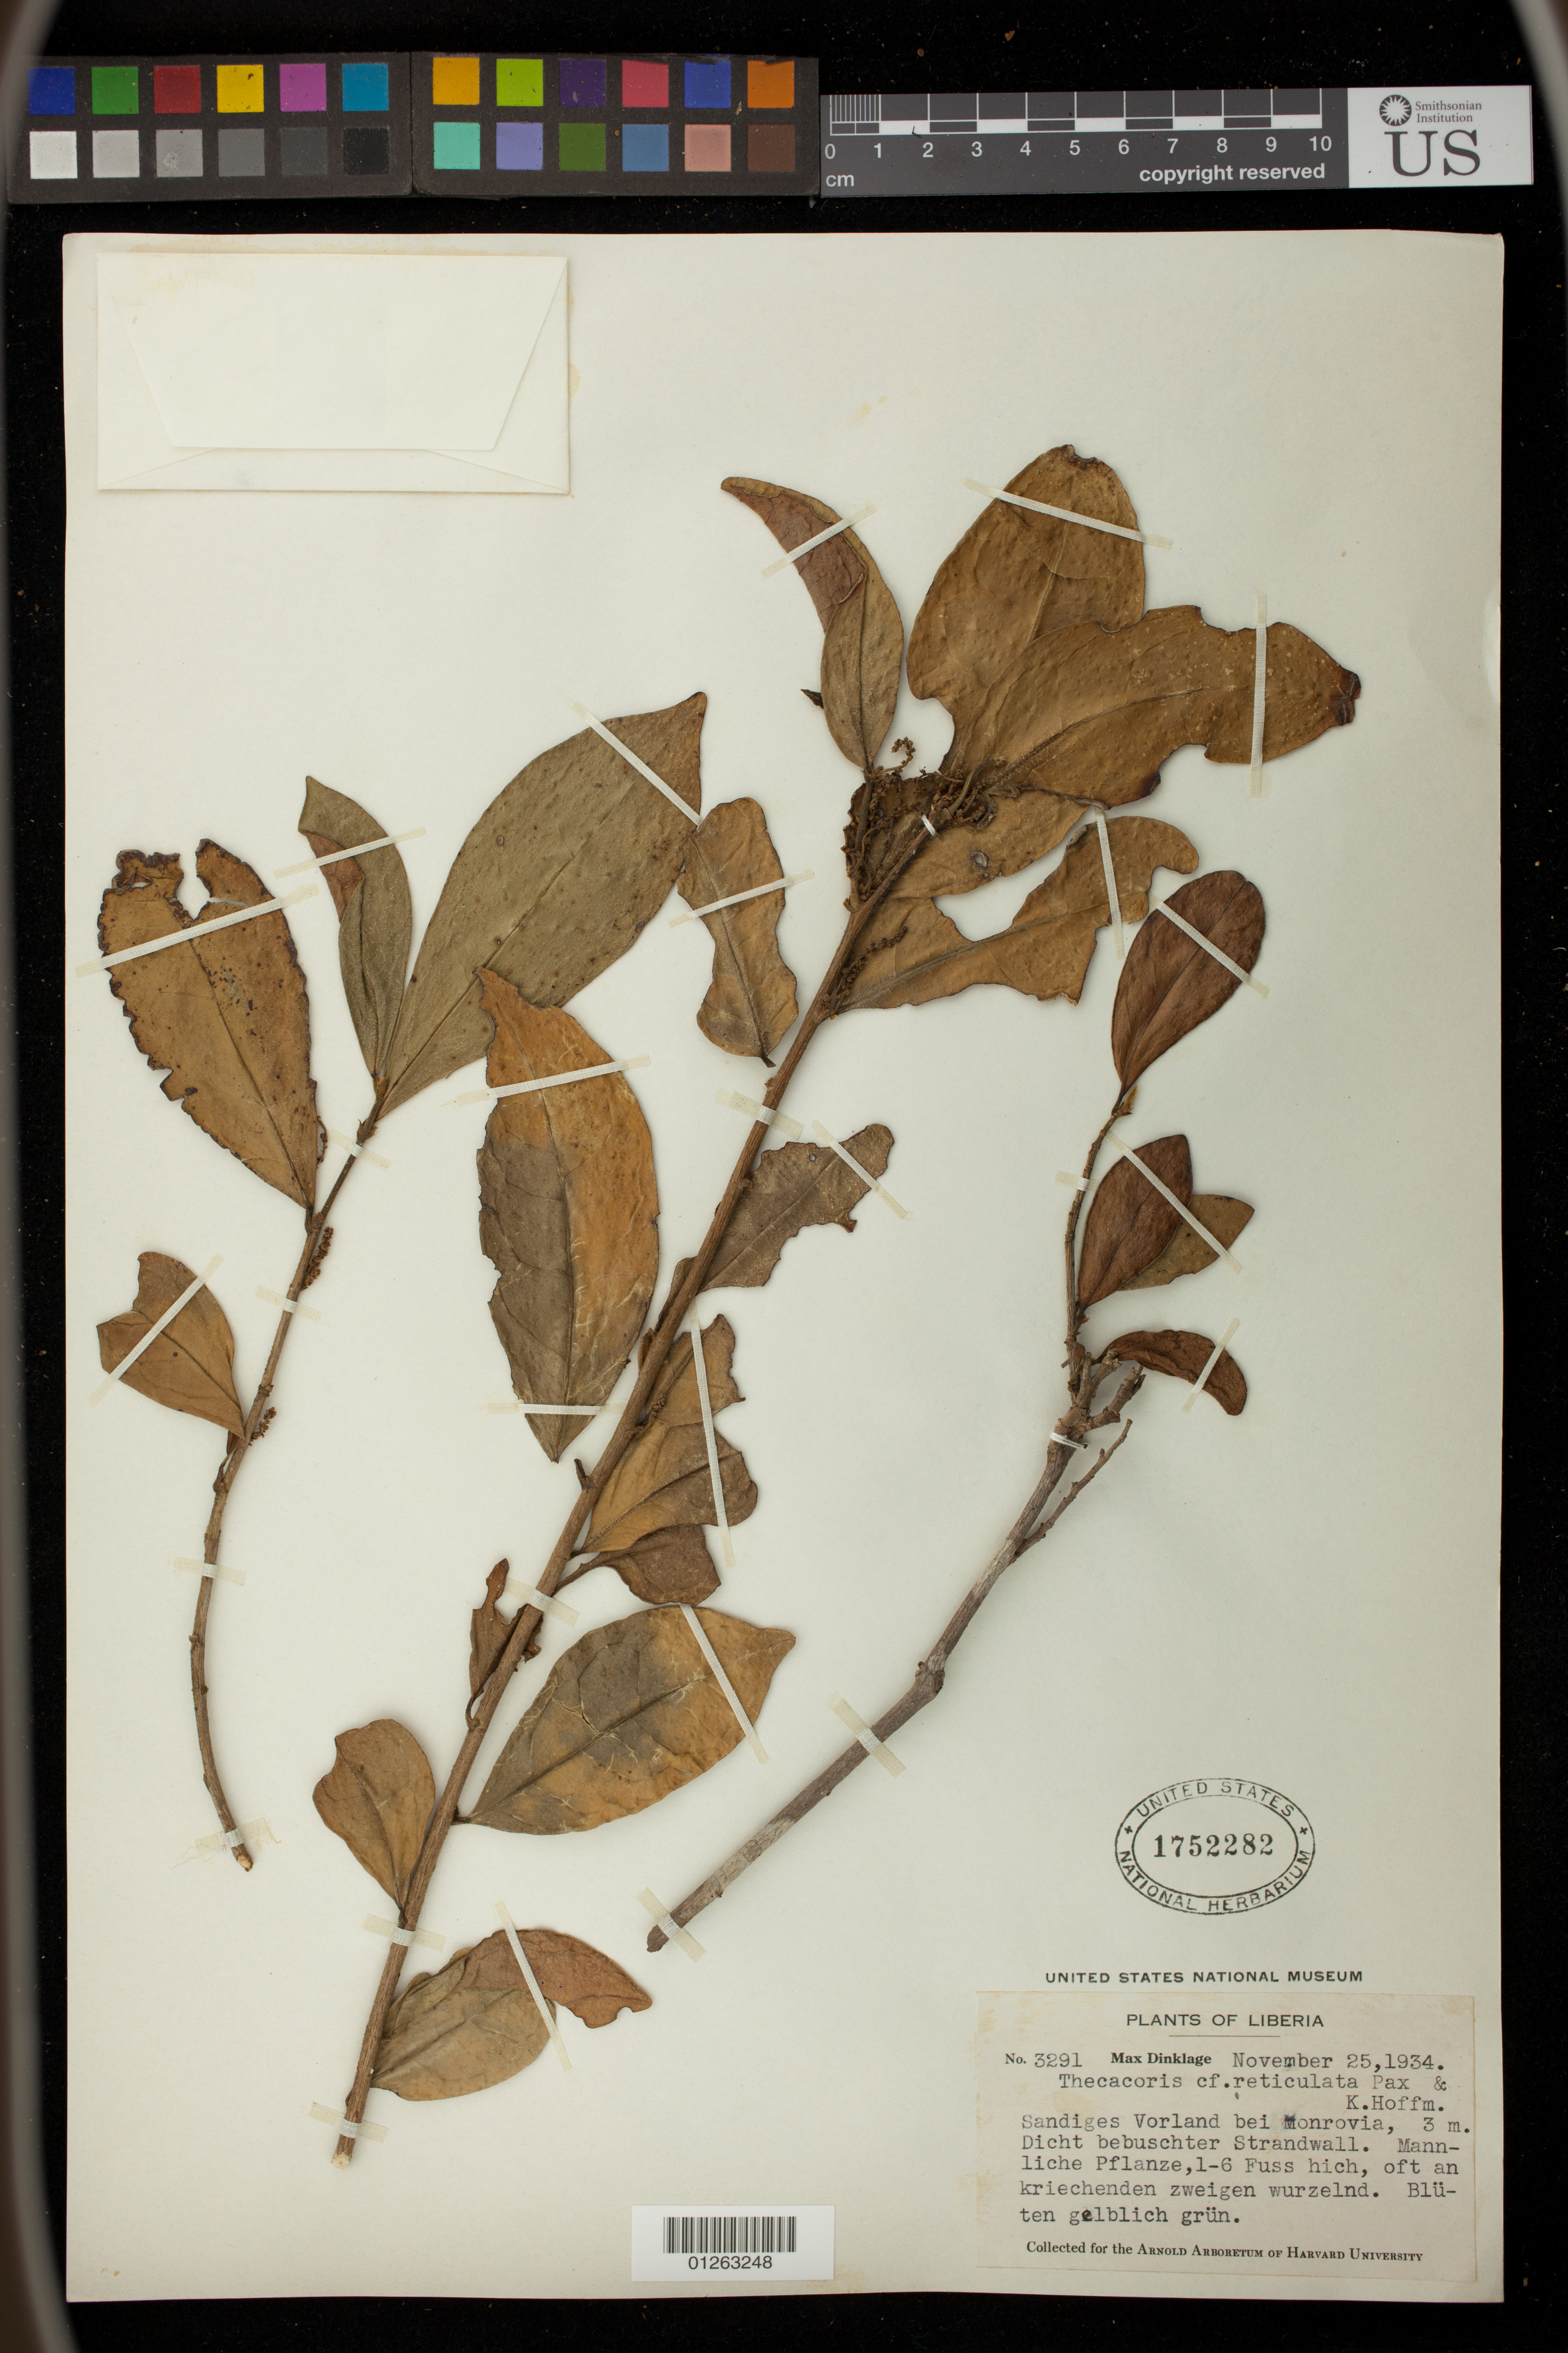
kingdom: Plantae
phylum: Tracheophyta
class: Magnoliopsida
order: Malpighiales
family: Phyllanthaceae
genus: Thecacoris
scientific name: Thecacoris reticulata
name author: Pax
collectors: M. Dinklage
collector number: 3291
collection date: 1934-11-25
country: Liberia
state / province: Montserrado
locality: Sandiges Vorland bei Monrovia, 3 m. Dicht bebushter Strandwall.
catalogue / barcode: US 1752282